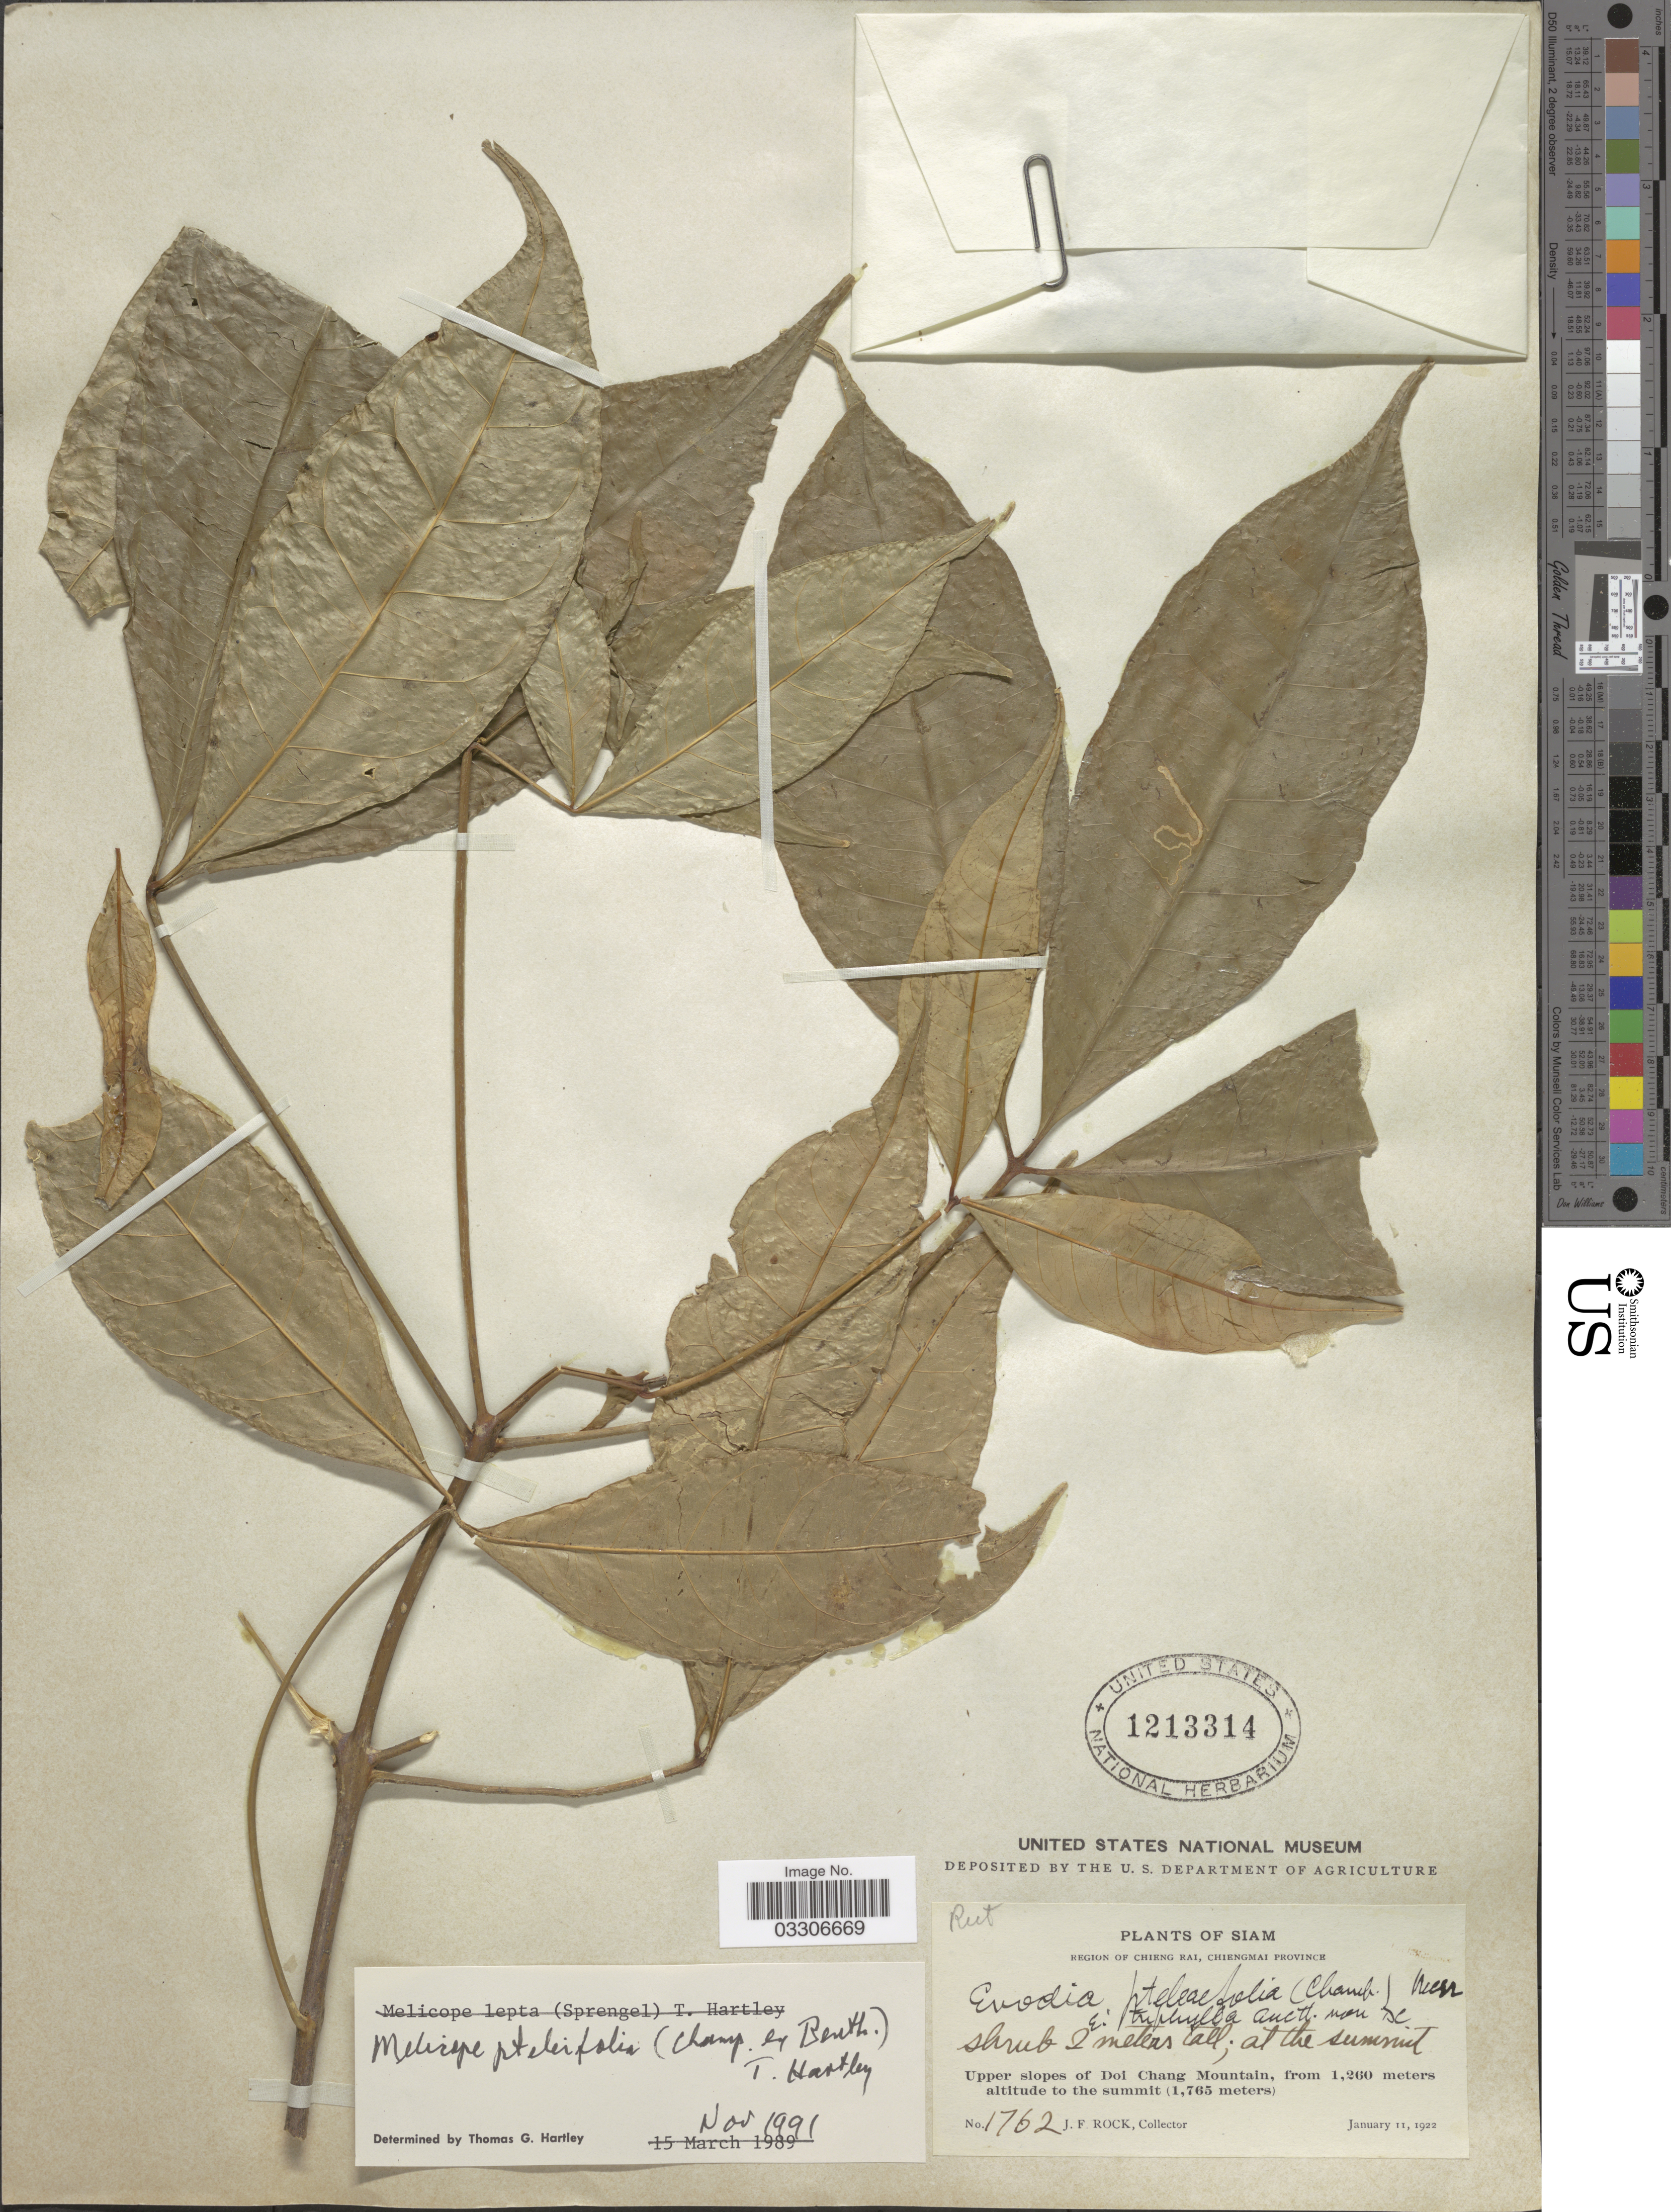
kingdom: Plantae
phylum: Tracheophyta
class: Magnoliopsida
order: Sapindales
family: Rutaceae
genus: Melicope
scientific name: Melicope pteleifolia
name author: (Champ. ex Benth.) T.G. Hartley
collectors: J. Rock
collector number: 1762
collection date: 1922-01-11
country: Thailand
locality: Siam. Region of Chieng Rai, Chiengmai Province. Upper slopes of Doi Chang Mountain.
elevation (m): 1260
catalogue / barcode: US 1213314